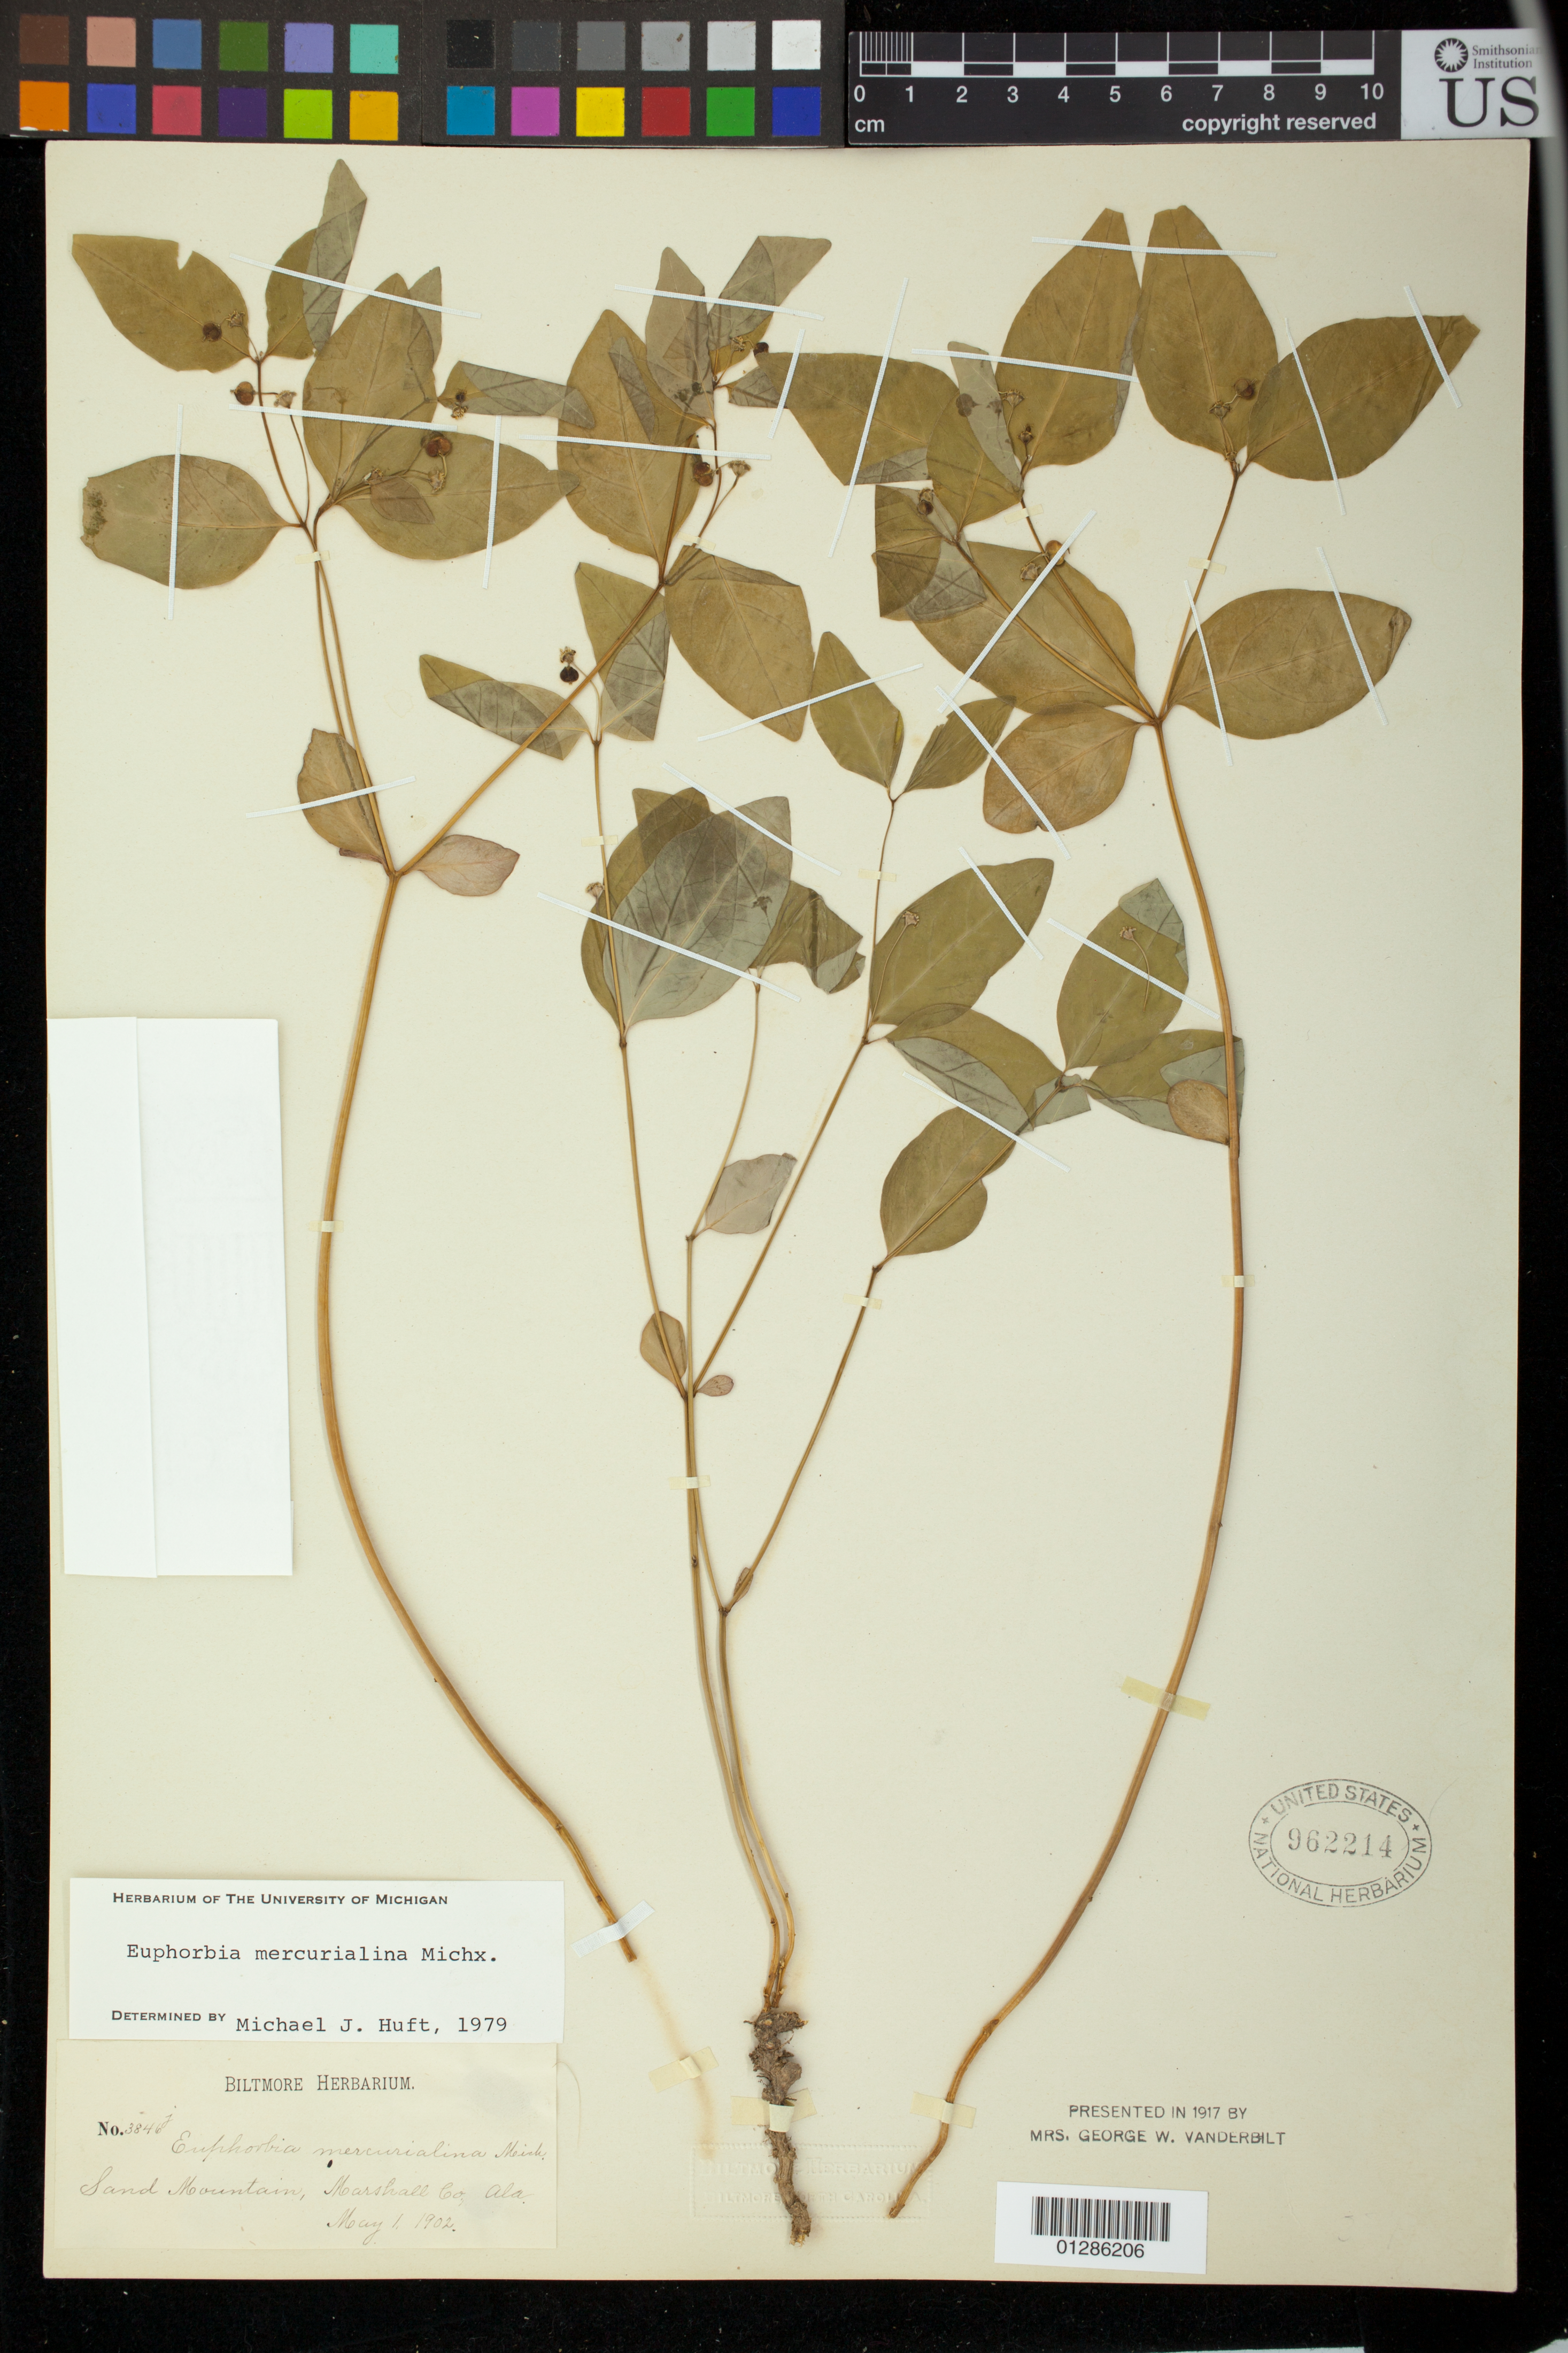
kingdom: Plantae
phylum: Tracheophyta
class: Magnoliopsida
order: Malpighiales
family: Euphorbiaceae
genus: Euphorbia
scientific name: Euphorbia mercurialina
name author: Michx.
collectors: ex herb. Biltmore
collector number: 3846j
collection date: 1902-05-01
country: United States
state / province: Alabama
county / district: Marshall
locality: Sand Mountain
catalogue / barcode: US 962214